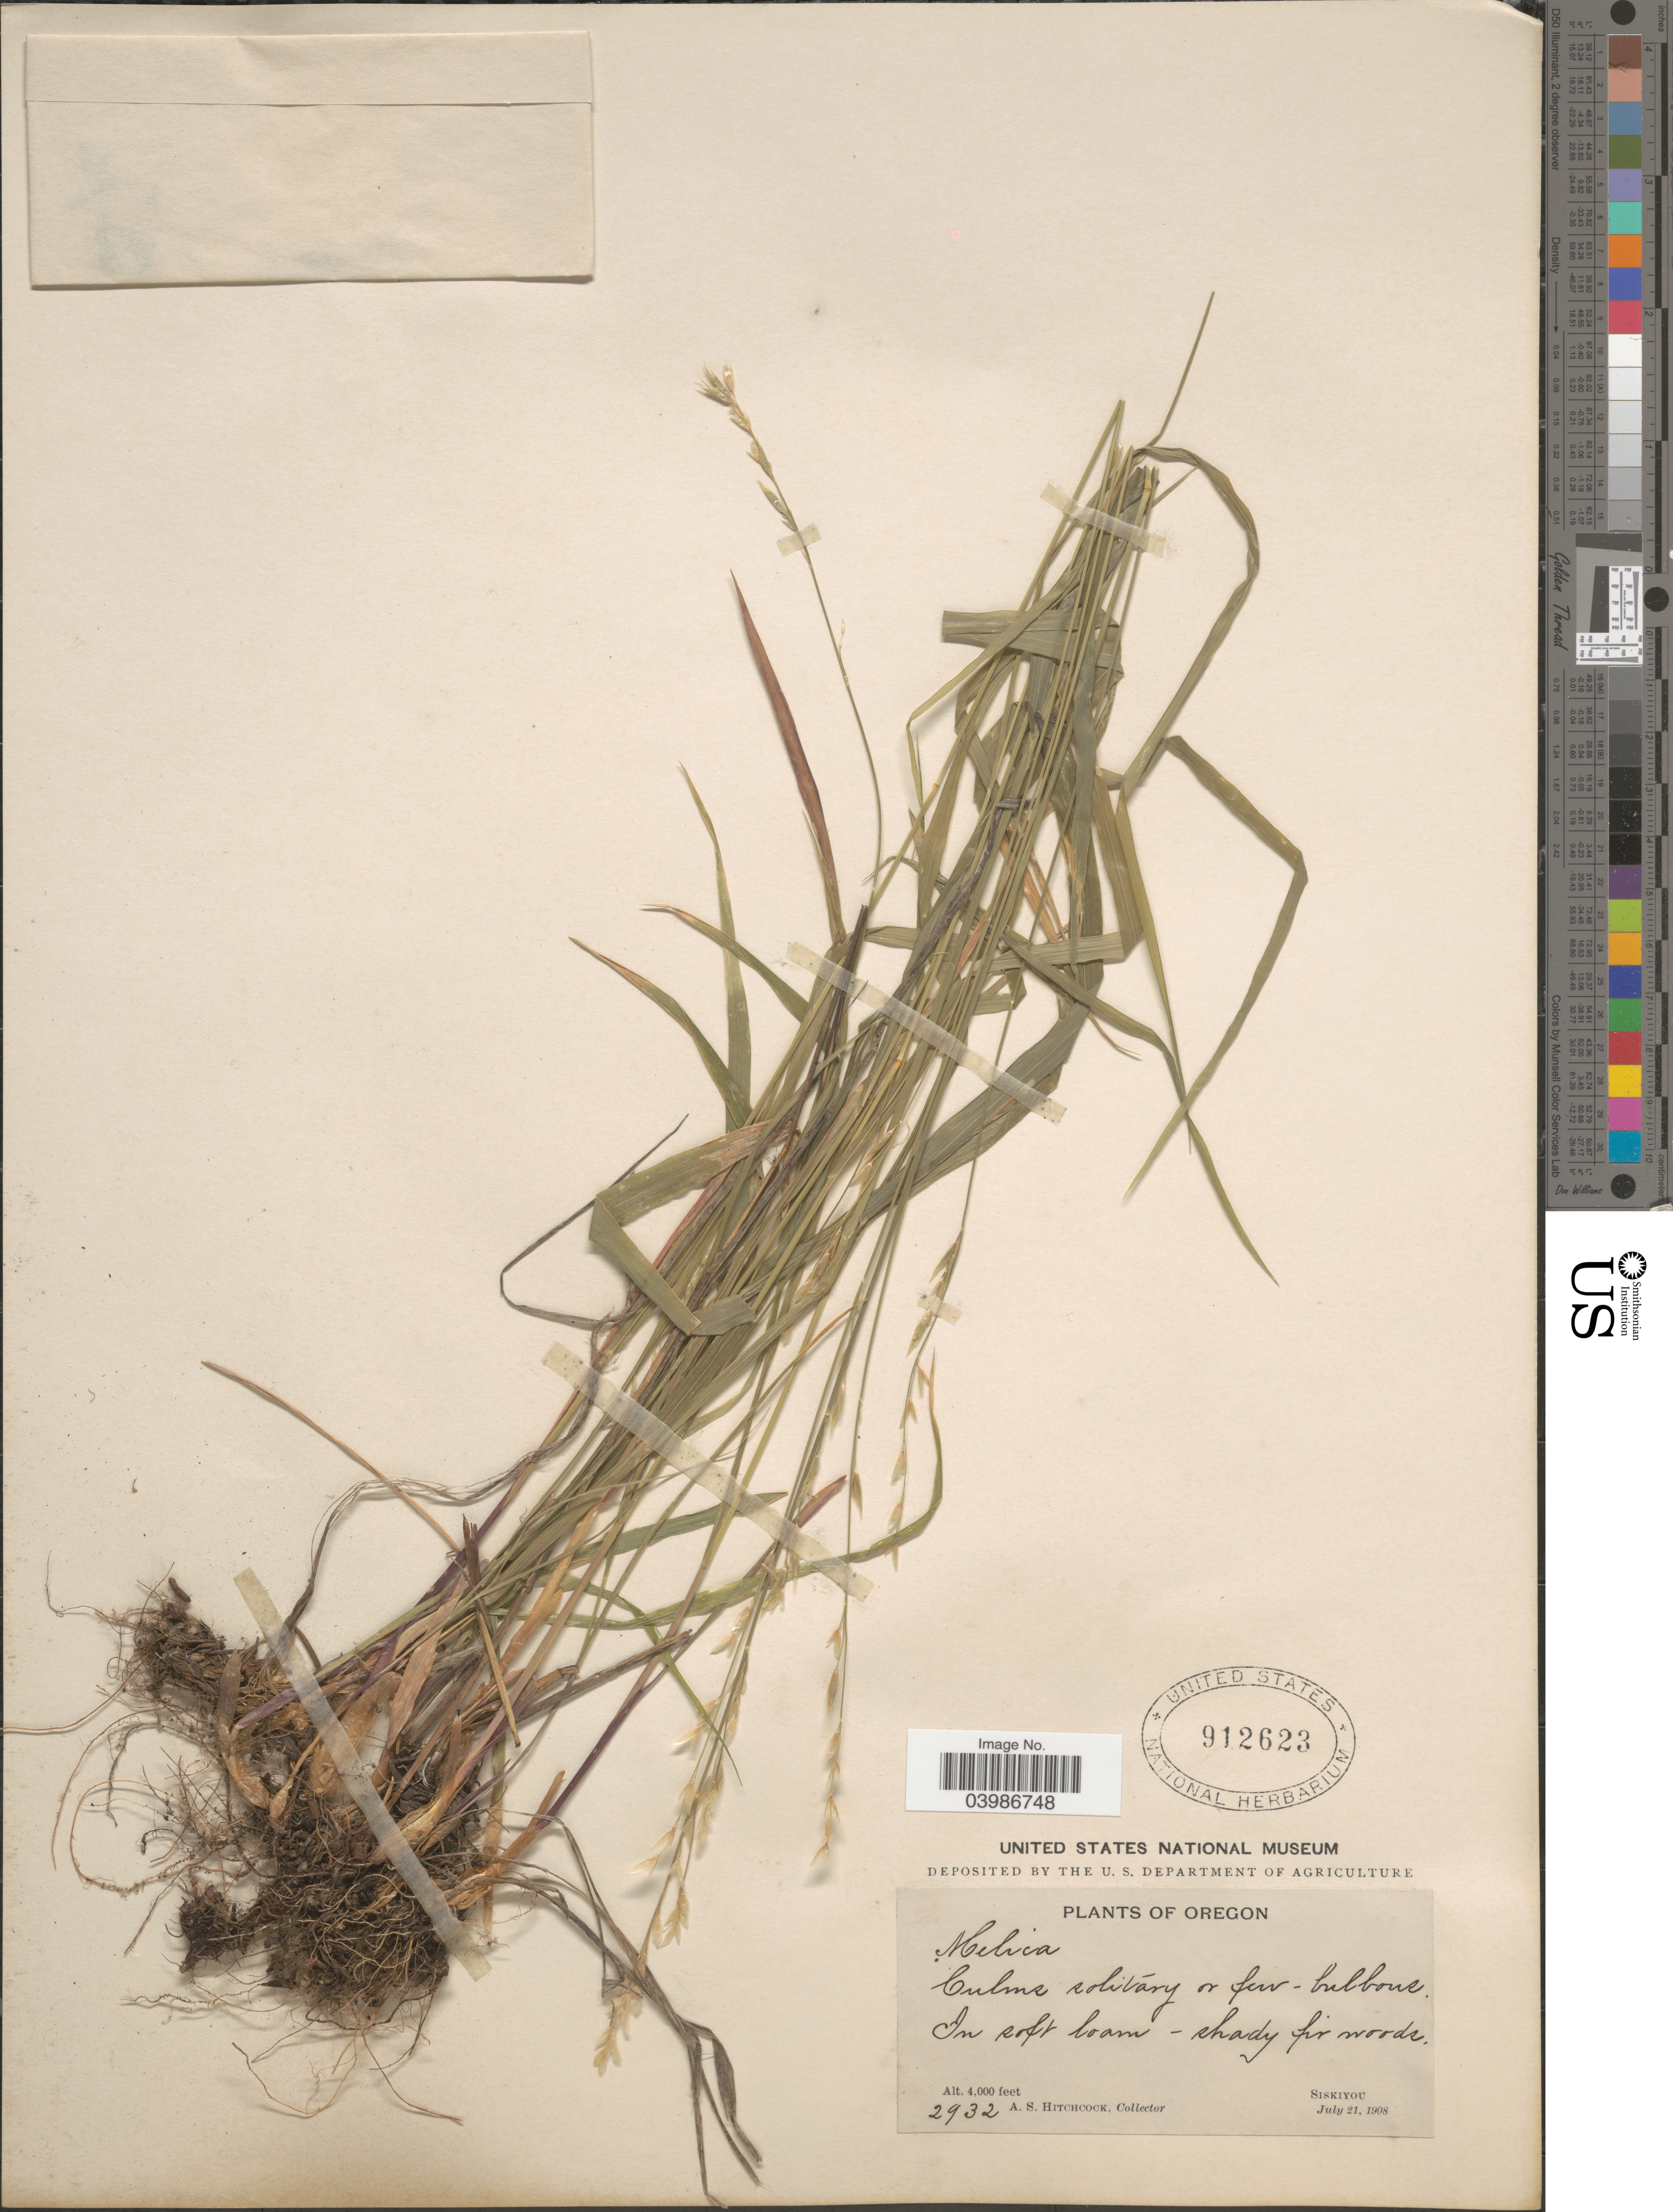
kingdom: Plantae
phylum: Tracheophyta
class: Liliopsida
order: Poales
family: Poaceae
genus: Melica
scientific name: Melica subulata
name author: (Griseb.) Scribn.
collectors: A. S. Hitchcock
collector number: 2932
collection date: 1908-07-21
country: United States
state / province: Oregon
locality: Siskiyou.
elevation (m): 1219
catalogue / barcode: US 912623